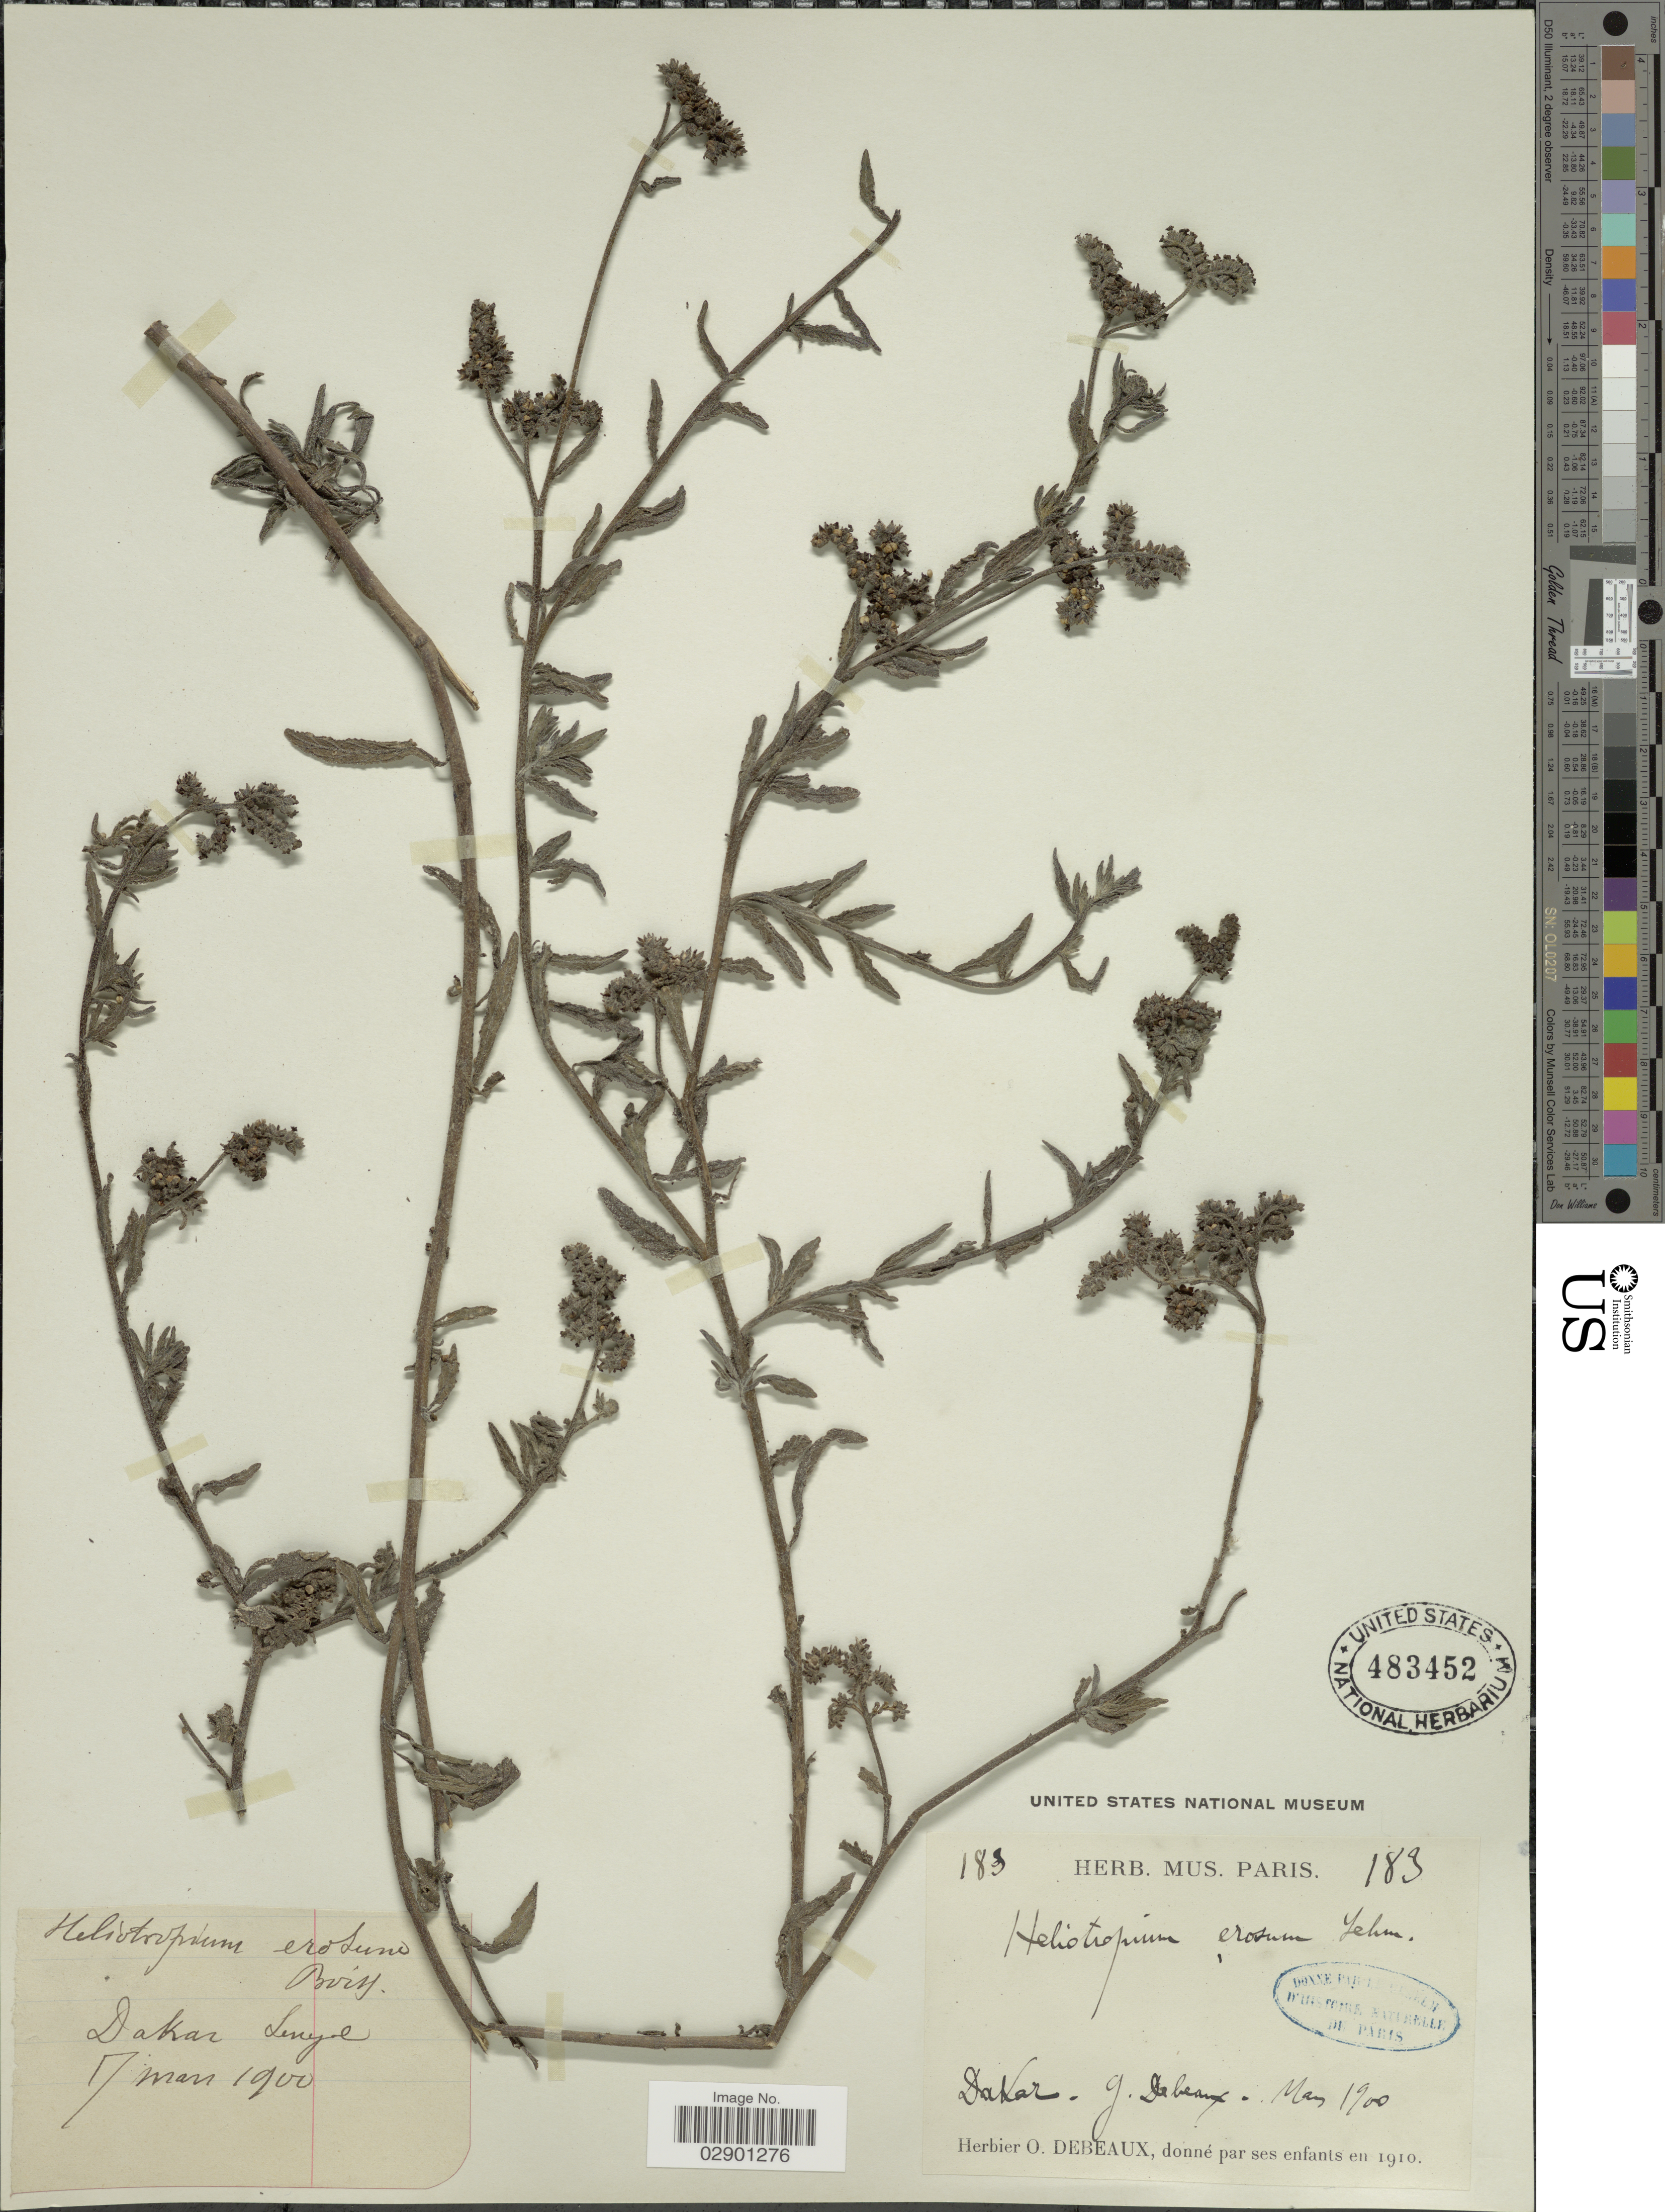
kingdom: Plantae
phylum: Tracheophyta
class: Magnoliopsida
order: Boraginales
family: Heliotropiaceae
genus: Heliotropium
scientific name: Heliotropium erosum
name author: Lehm.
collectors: G. Debeaux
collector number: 183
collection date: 1900-05-07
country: Senegal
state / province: Dakar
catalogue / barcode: US 483452